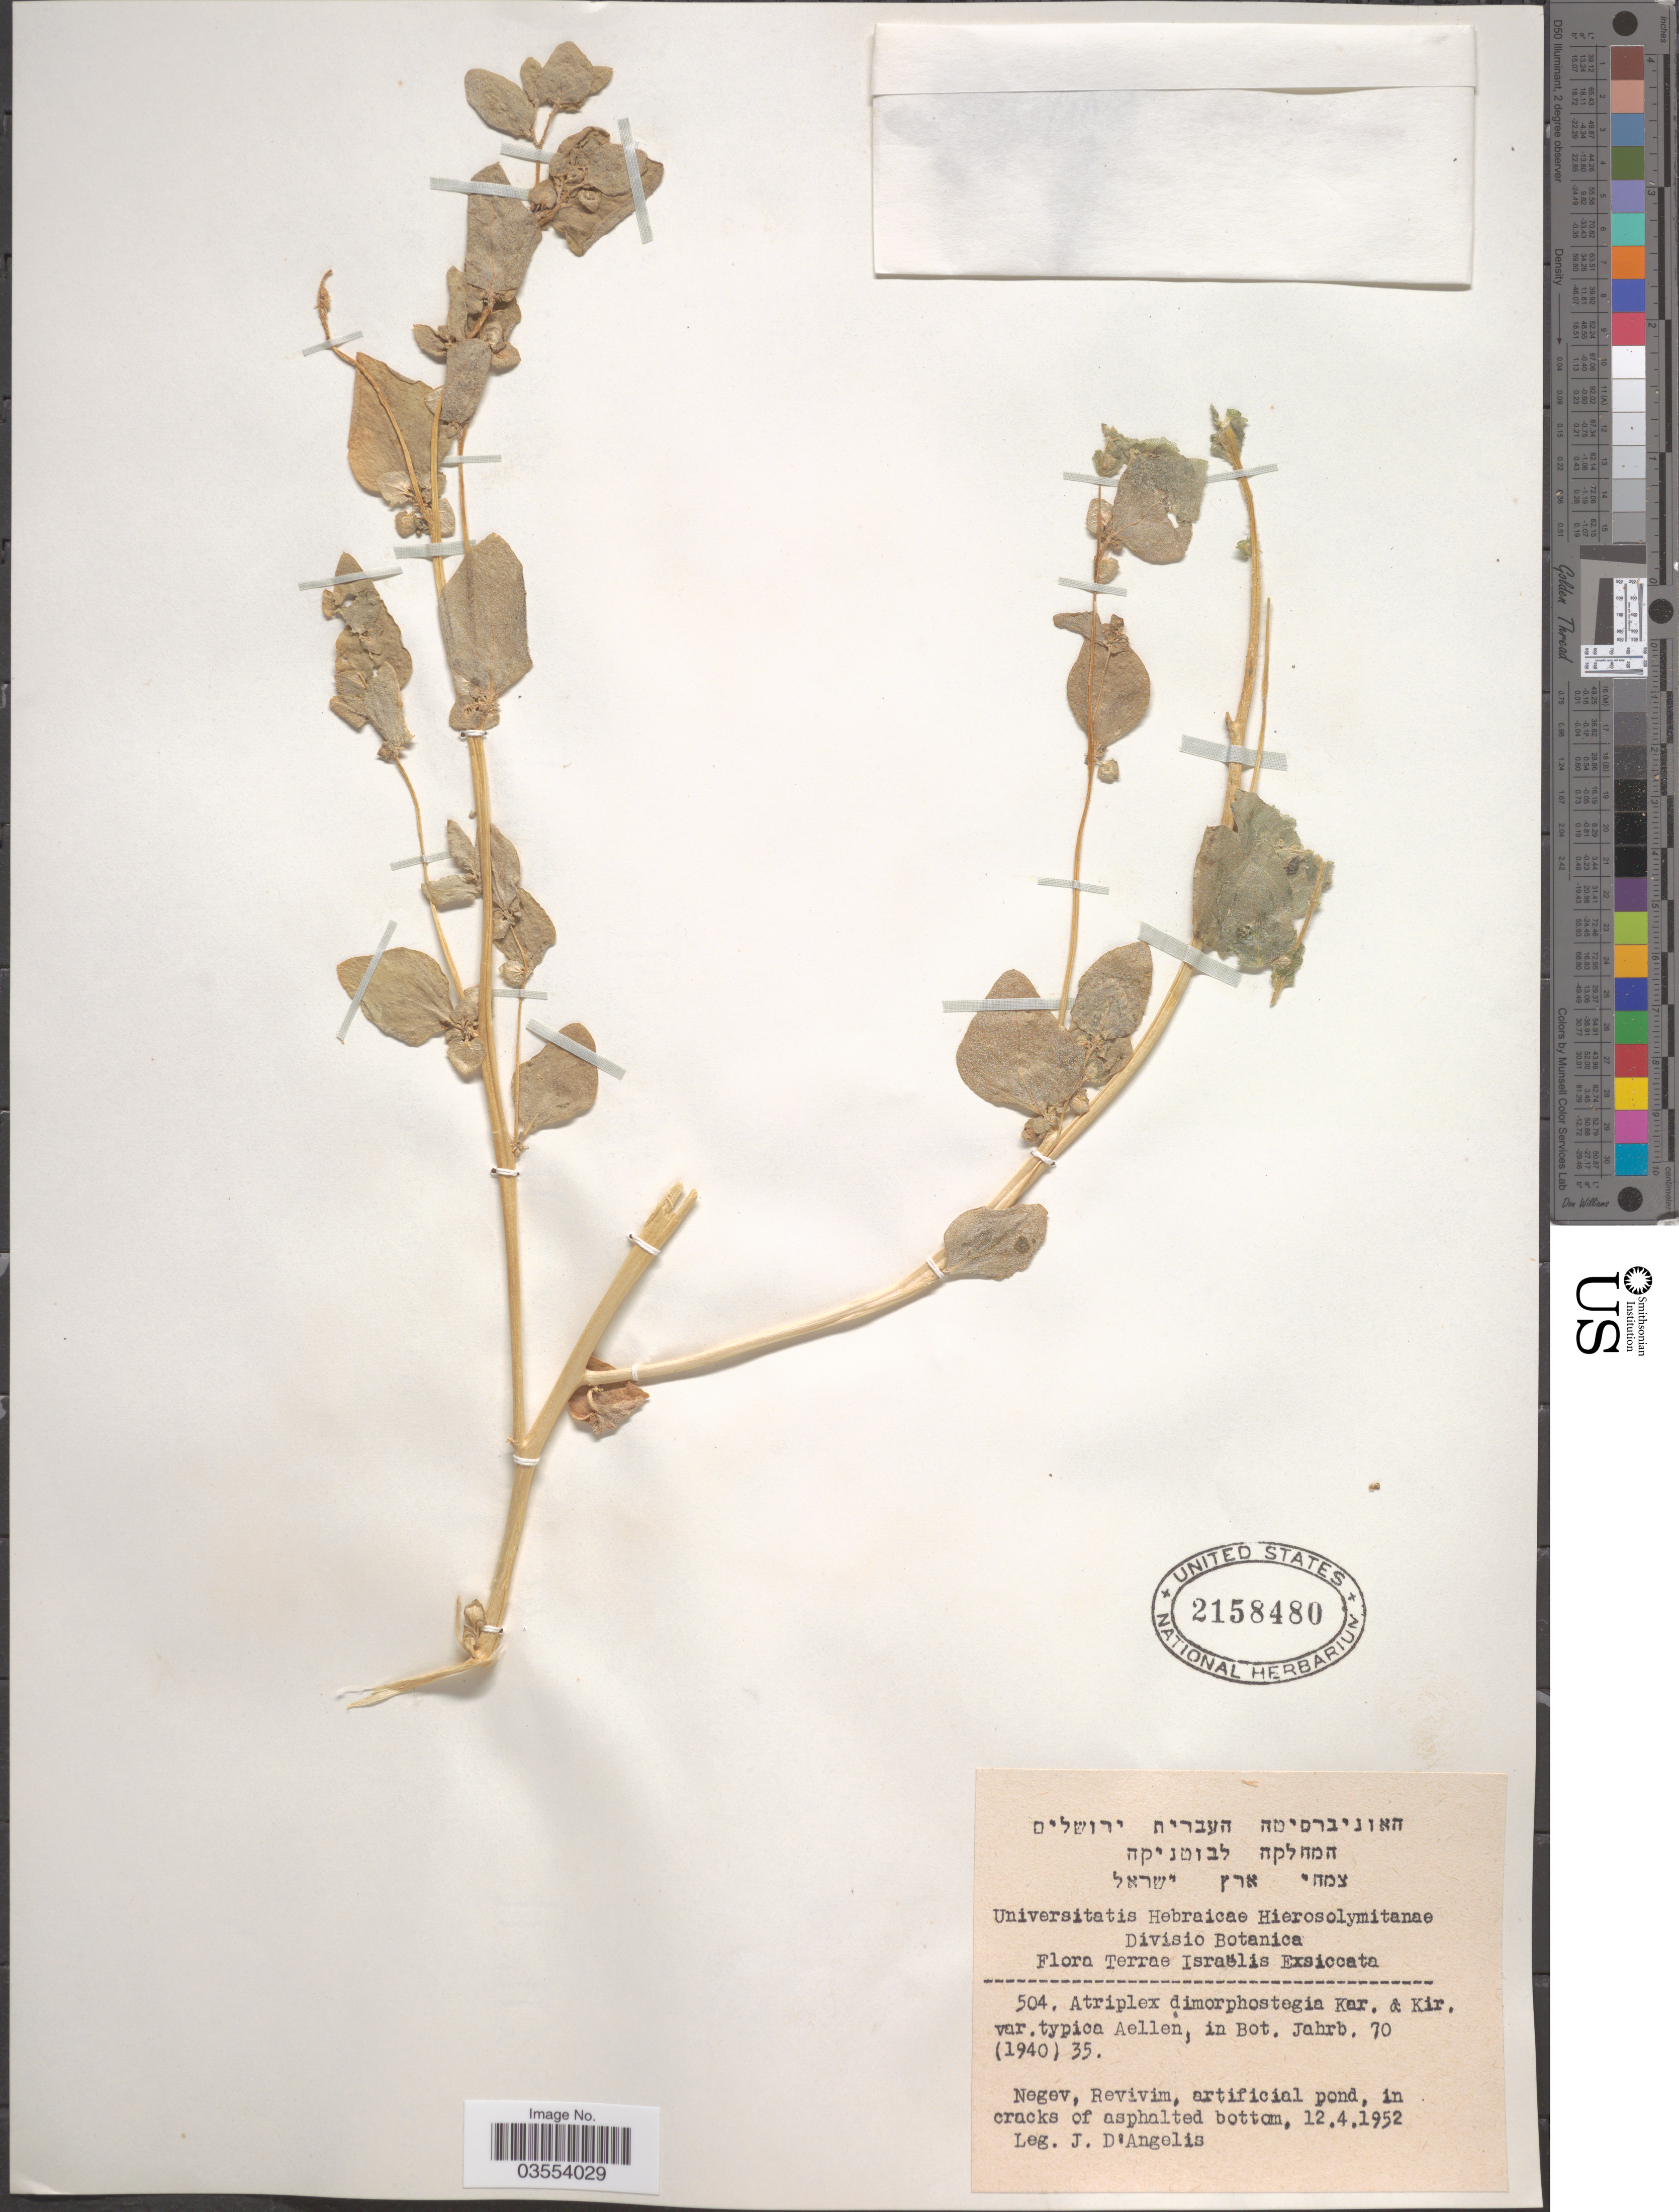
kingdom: Plantae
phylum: Tracheophyta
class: Magnoliopsida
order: Caryophyllales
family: Amaranthaceae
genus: Atriplex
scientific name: Atriplex dimorphostegia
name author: Kar. & Kir.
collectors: J. D'angelis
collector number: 504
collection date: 1952-04-12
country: Israel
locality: Terrae Israëlis. Negev, Revivim, artificial pond, in cracks of asphalted bottom.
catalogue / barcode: US 2158480